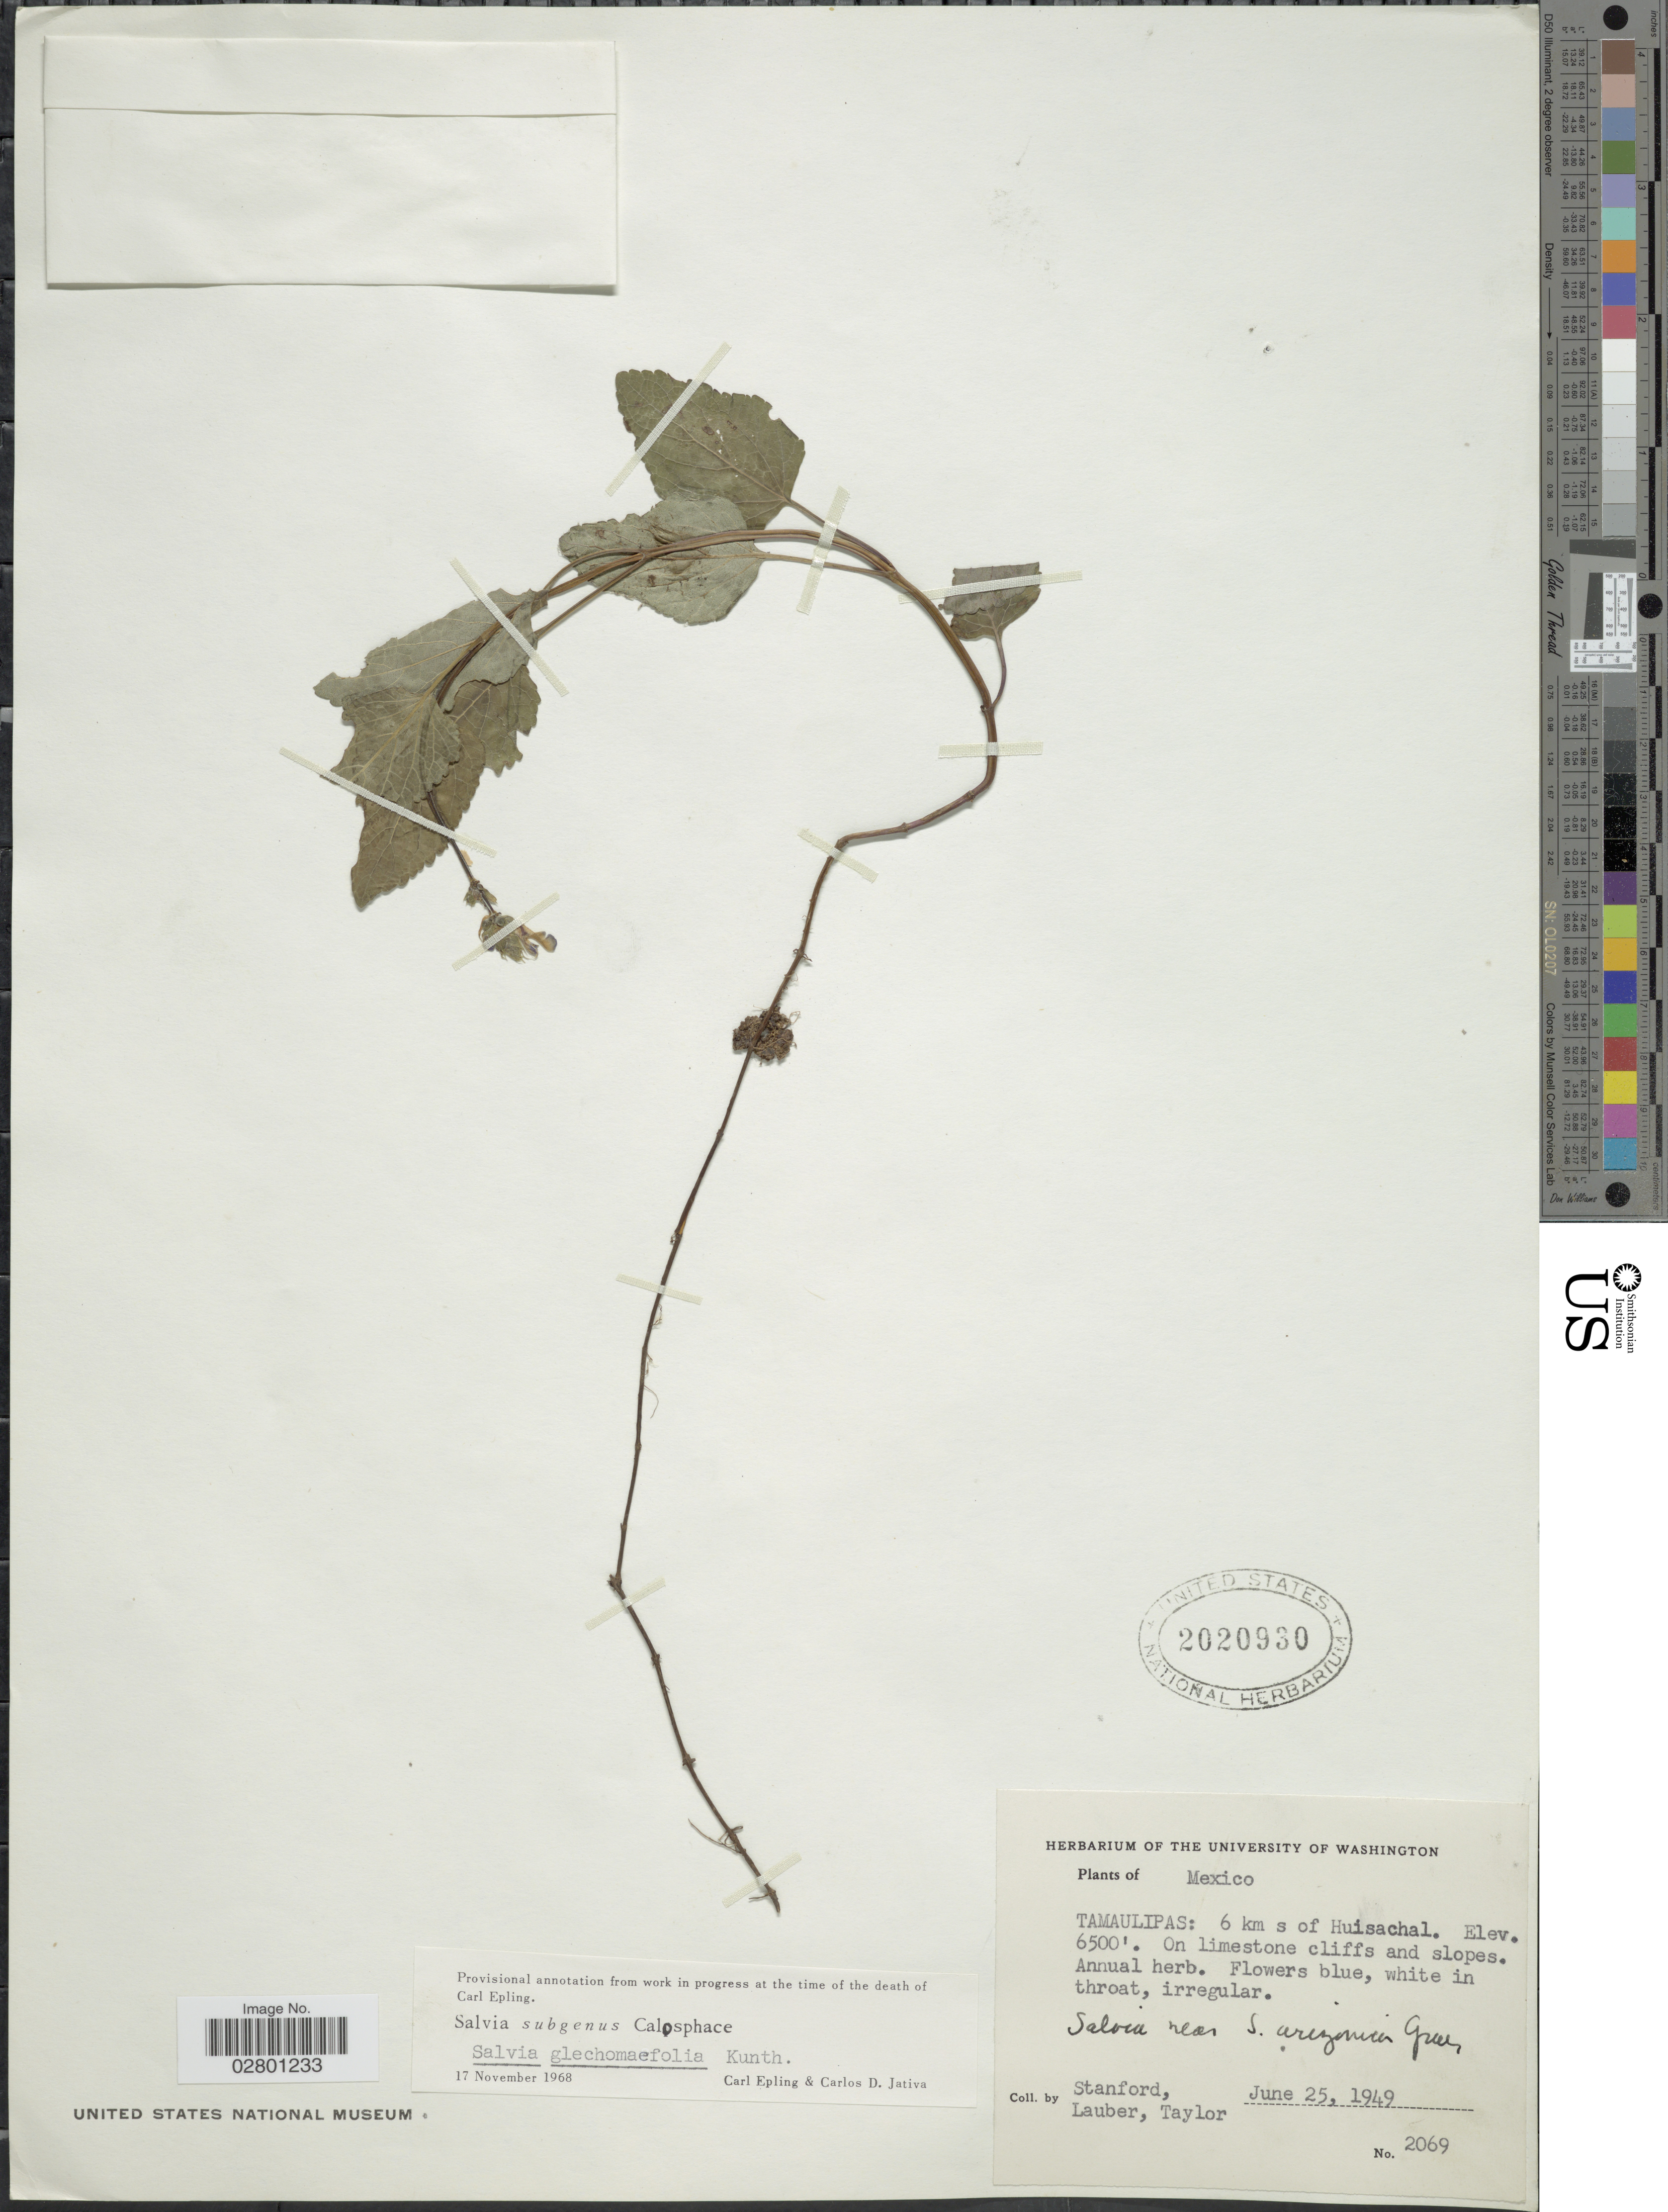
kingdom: Plantae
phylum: Tracheophyta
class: Magnoliopsida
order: Lamiales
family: Lamiaceae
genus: Salvia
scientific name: Salvia glechomaefolia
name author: Kunth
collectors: -. Stanford, -. Lauber & -. Taylor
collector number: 2069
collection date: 1949-06-25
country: Mexico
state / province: Tamaulipas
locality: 6 km s of Huisachal.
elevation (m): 1981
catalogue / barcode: US 2020930